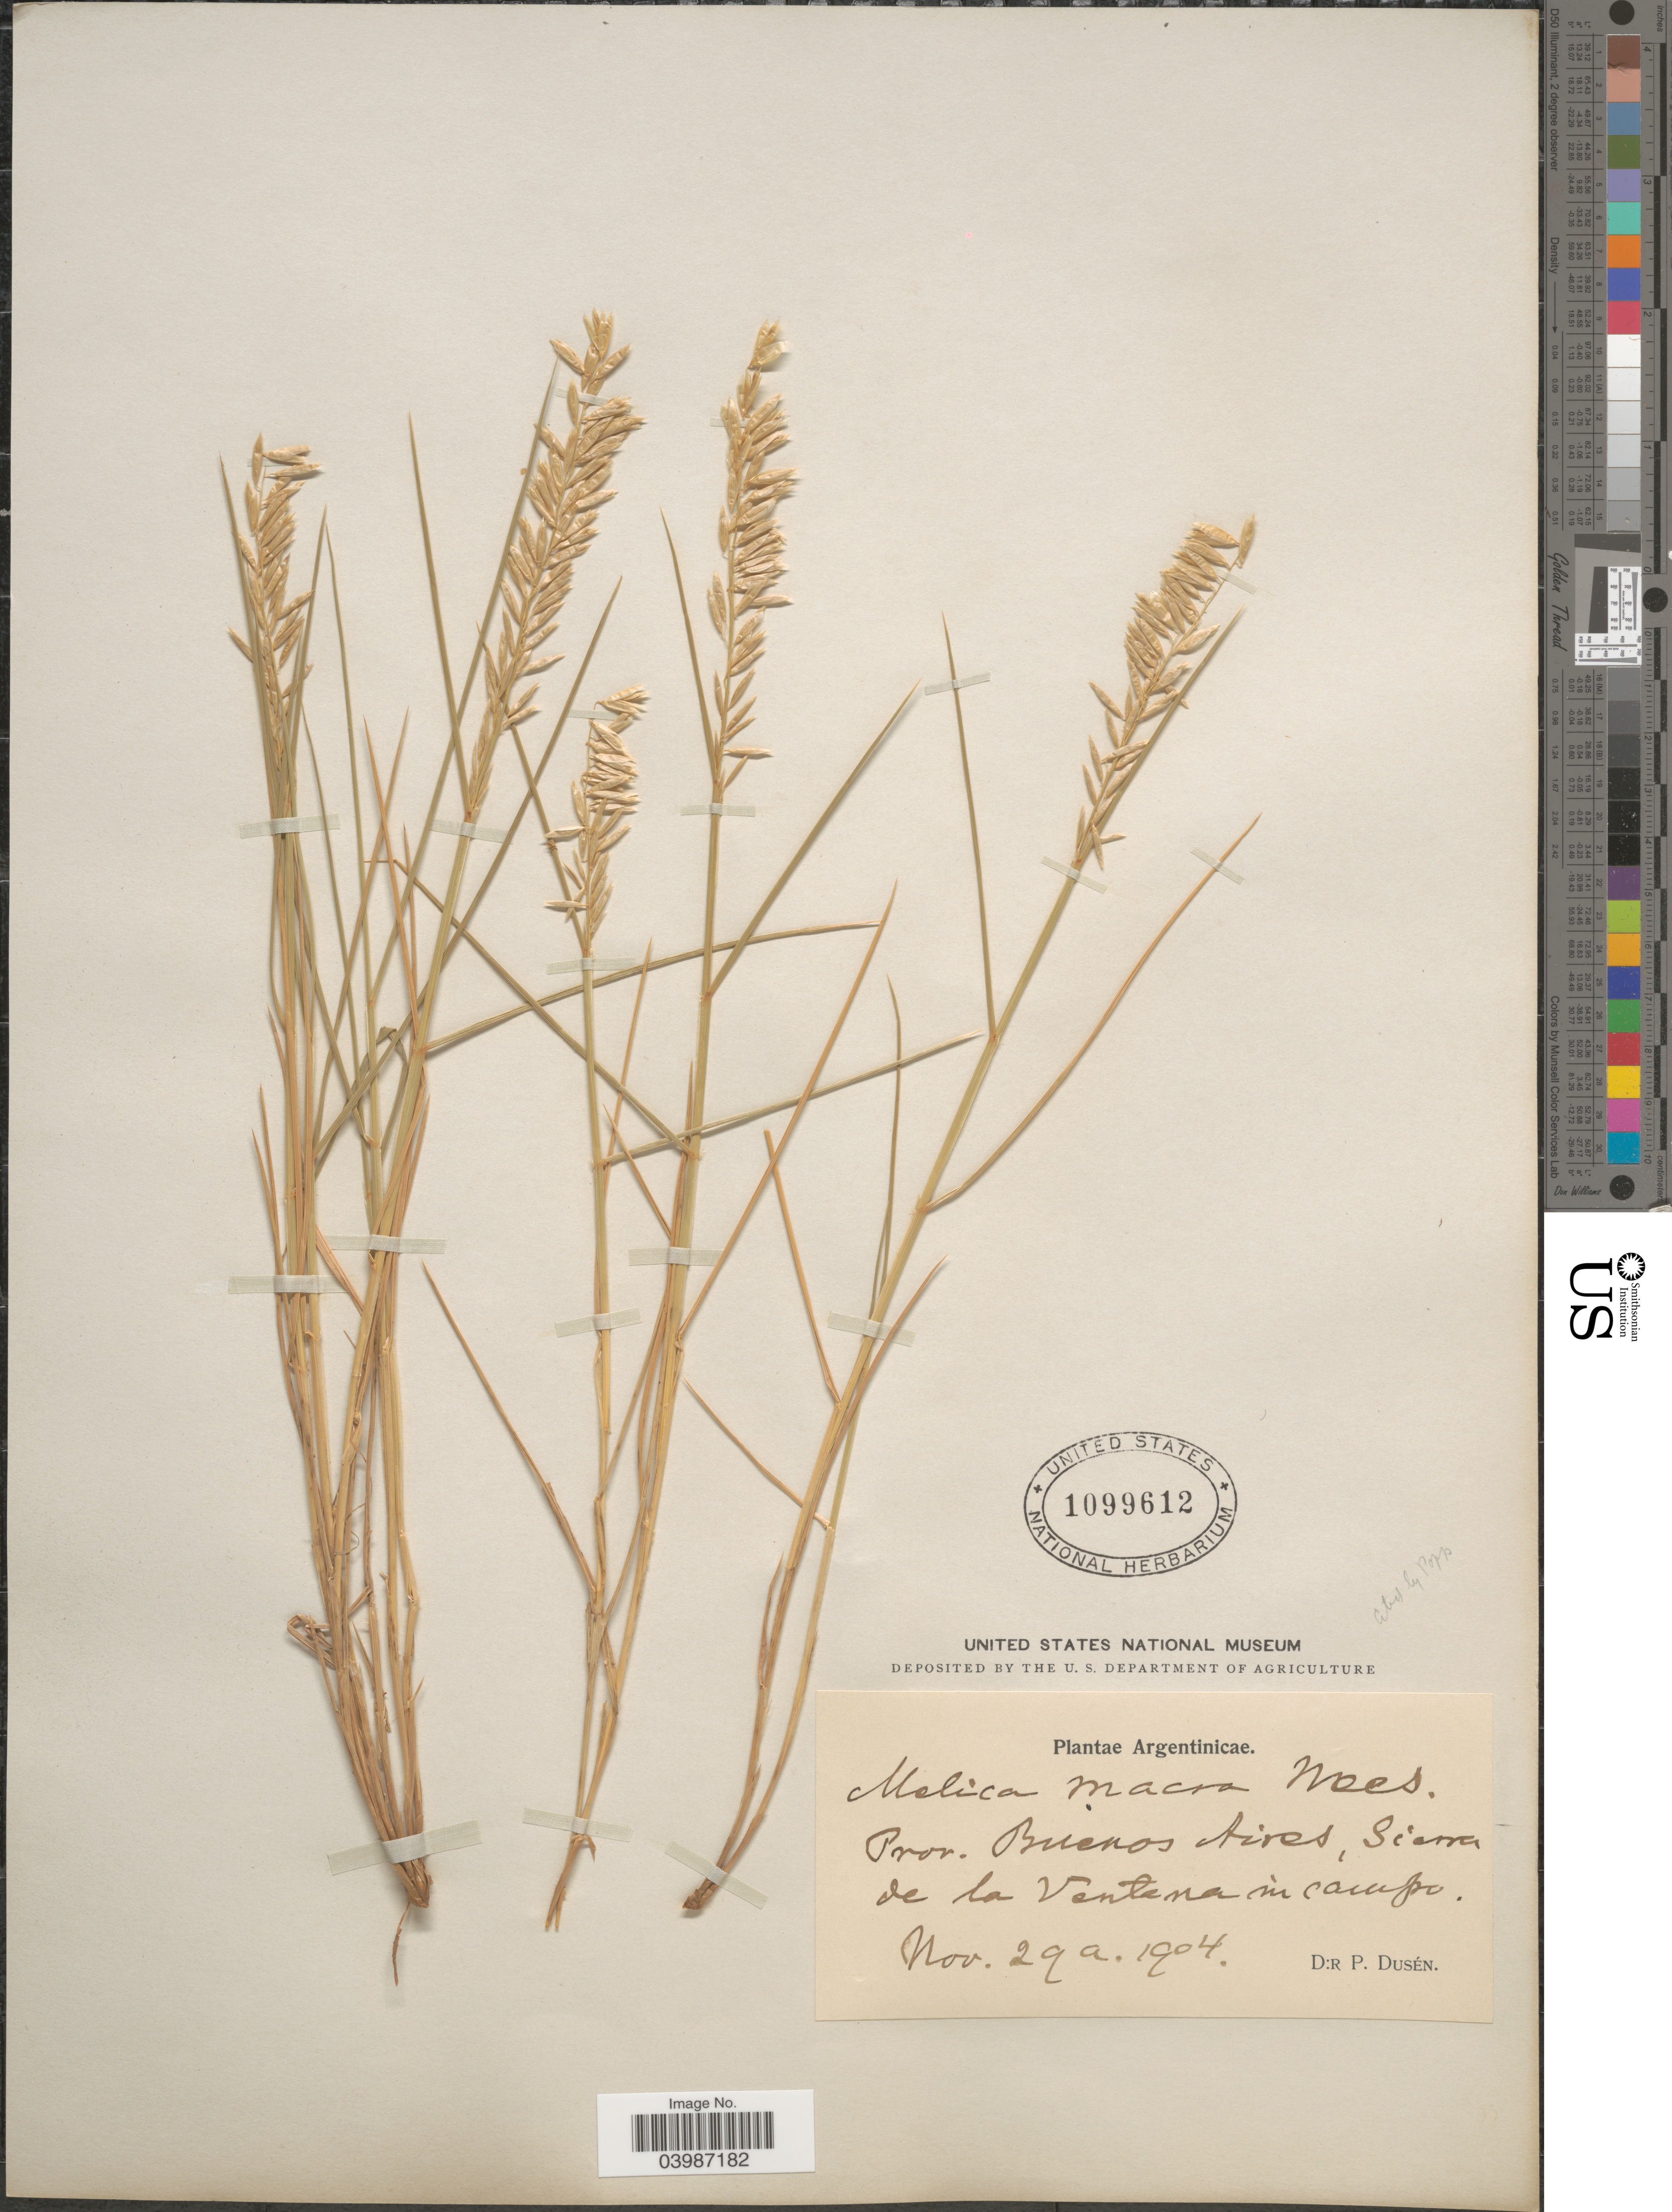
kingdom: Plantae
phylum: Tracheophyta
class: Liliopsida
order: Poales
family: Poaceae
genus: Melica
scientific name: Melica macra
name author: Nees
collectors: P. Dusén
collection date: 1904-11-29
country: Argentina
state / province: Buenos Aires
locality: Sierra de la Ventana in campo.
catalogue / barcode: US 1099612